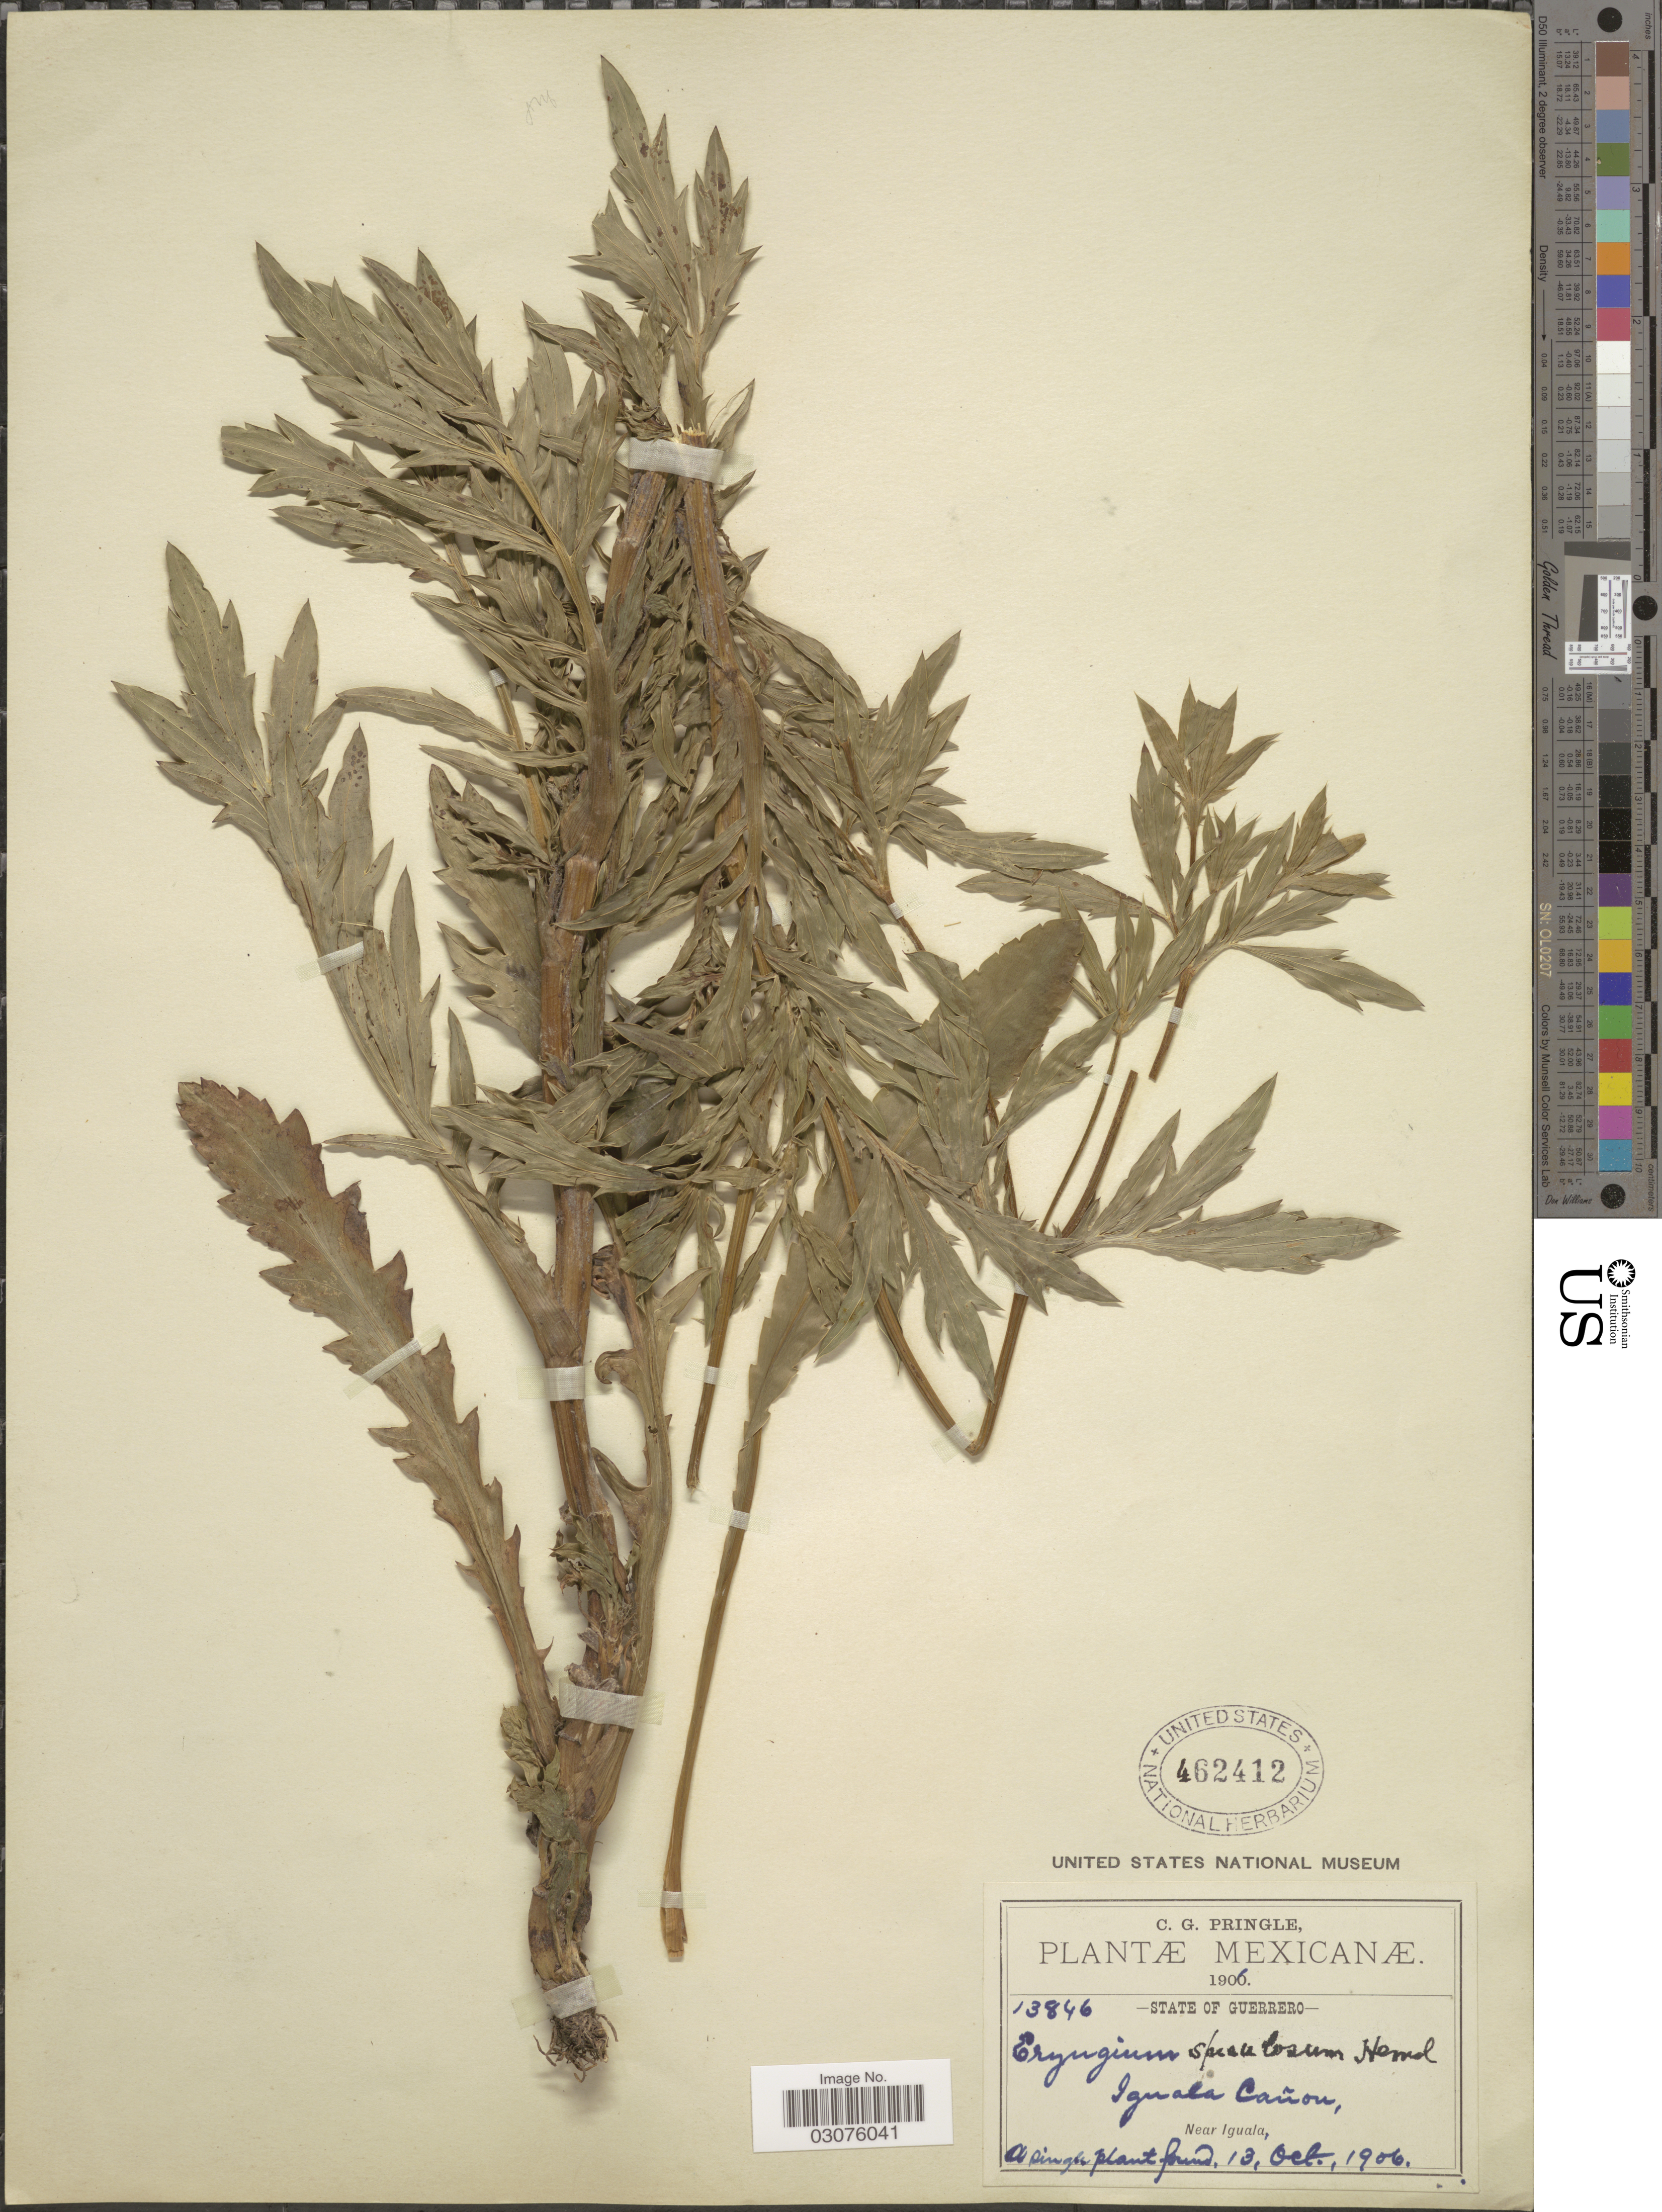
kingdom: Plantae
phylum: Tracheophyta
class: Magnoliopsida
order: Apiales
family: Apiaceae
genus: Eryngium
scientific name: Eryngium spiculosum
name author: Hemsl.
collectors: C. G. Pringle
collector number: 13846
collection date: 1906-10-13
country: Mexico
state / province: Guerrero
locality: State of Guerrero. Iguala Cañon, Near Iguala.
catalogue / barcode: US 462412